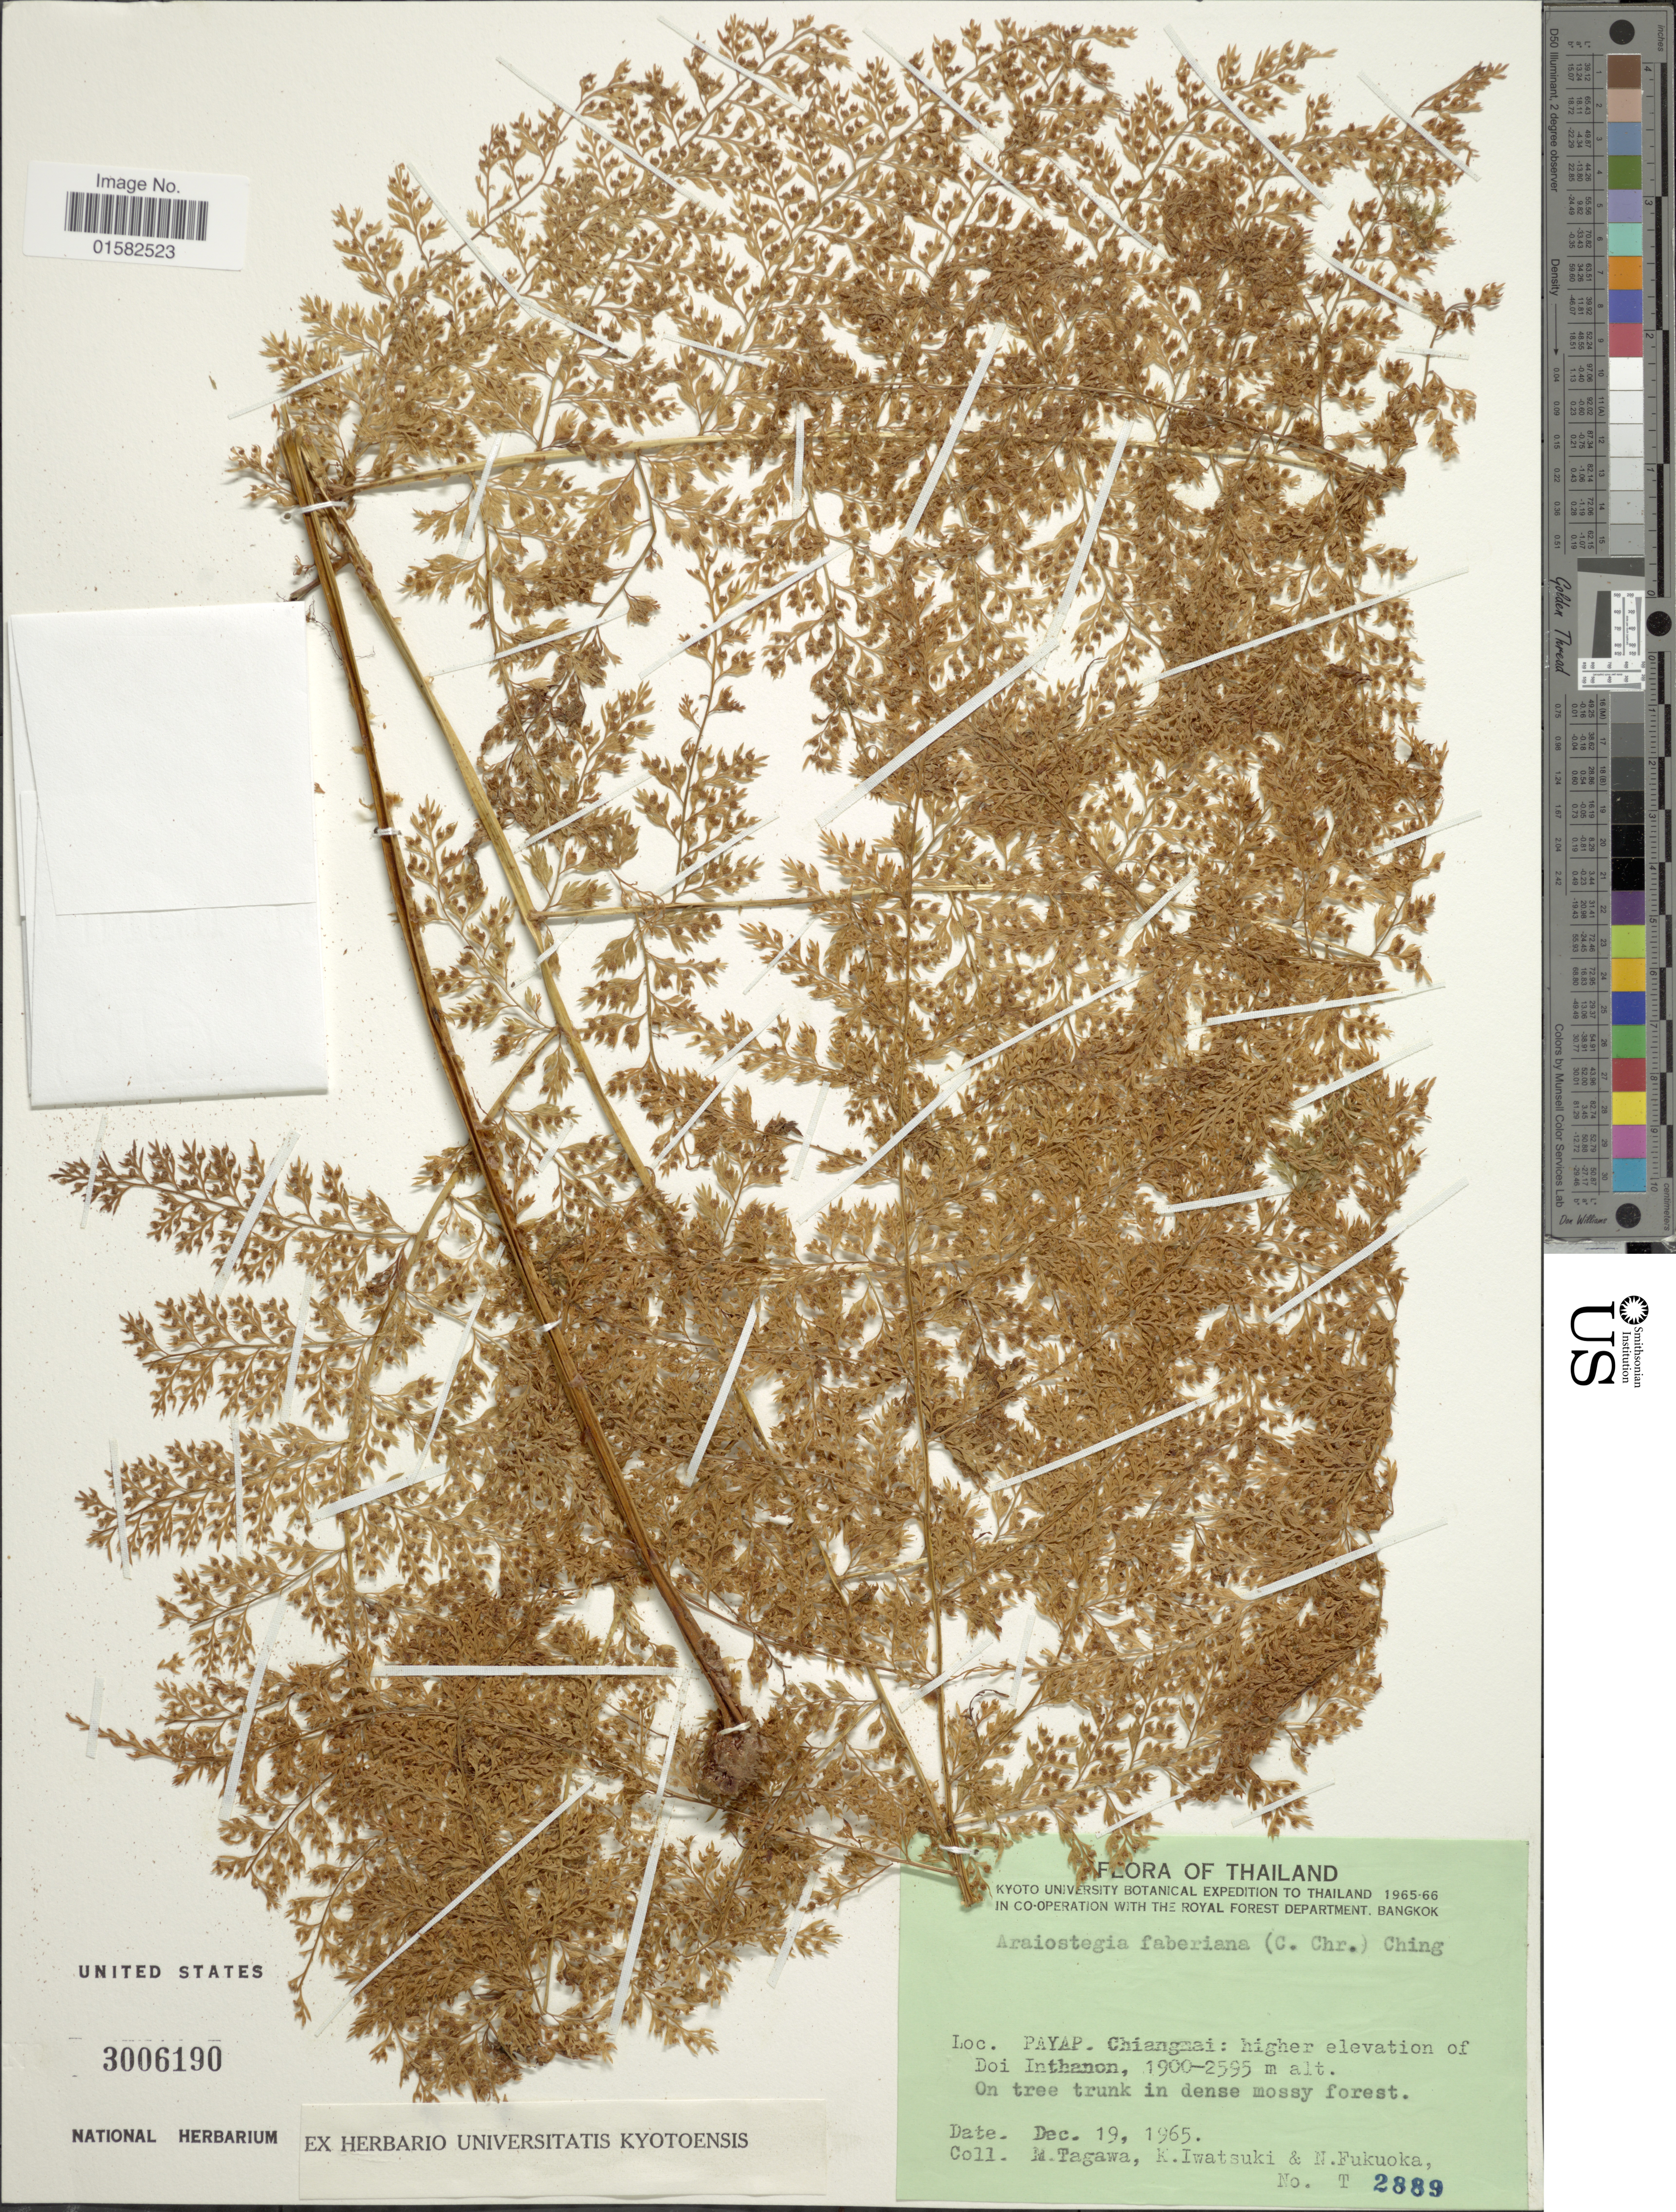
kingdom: Plantae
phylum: Tracheophyta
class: Polypodiopsida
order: Polypodiales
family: Davalliaceae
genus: Araiostegiella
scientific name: Araiostegiella faberiana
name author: (C. Chr.) M. Kato & Tsutsumi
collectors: M. Tagawa, K. Iwatsuki & N. Fukuoka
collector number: T 2889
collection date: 1965-12-19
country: Thailand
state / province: Chiang Mai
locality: Payap, Chiangmai, Higher elevation of Doi Inthanon.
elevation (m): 1900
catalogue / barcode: US 3006190